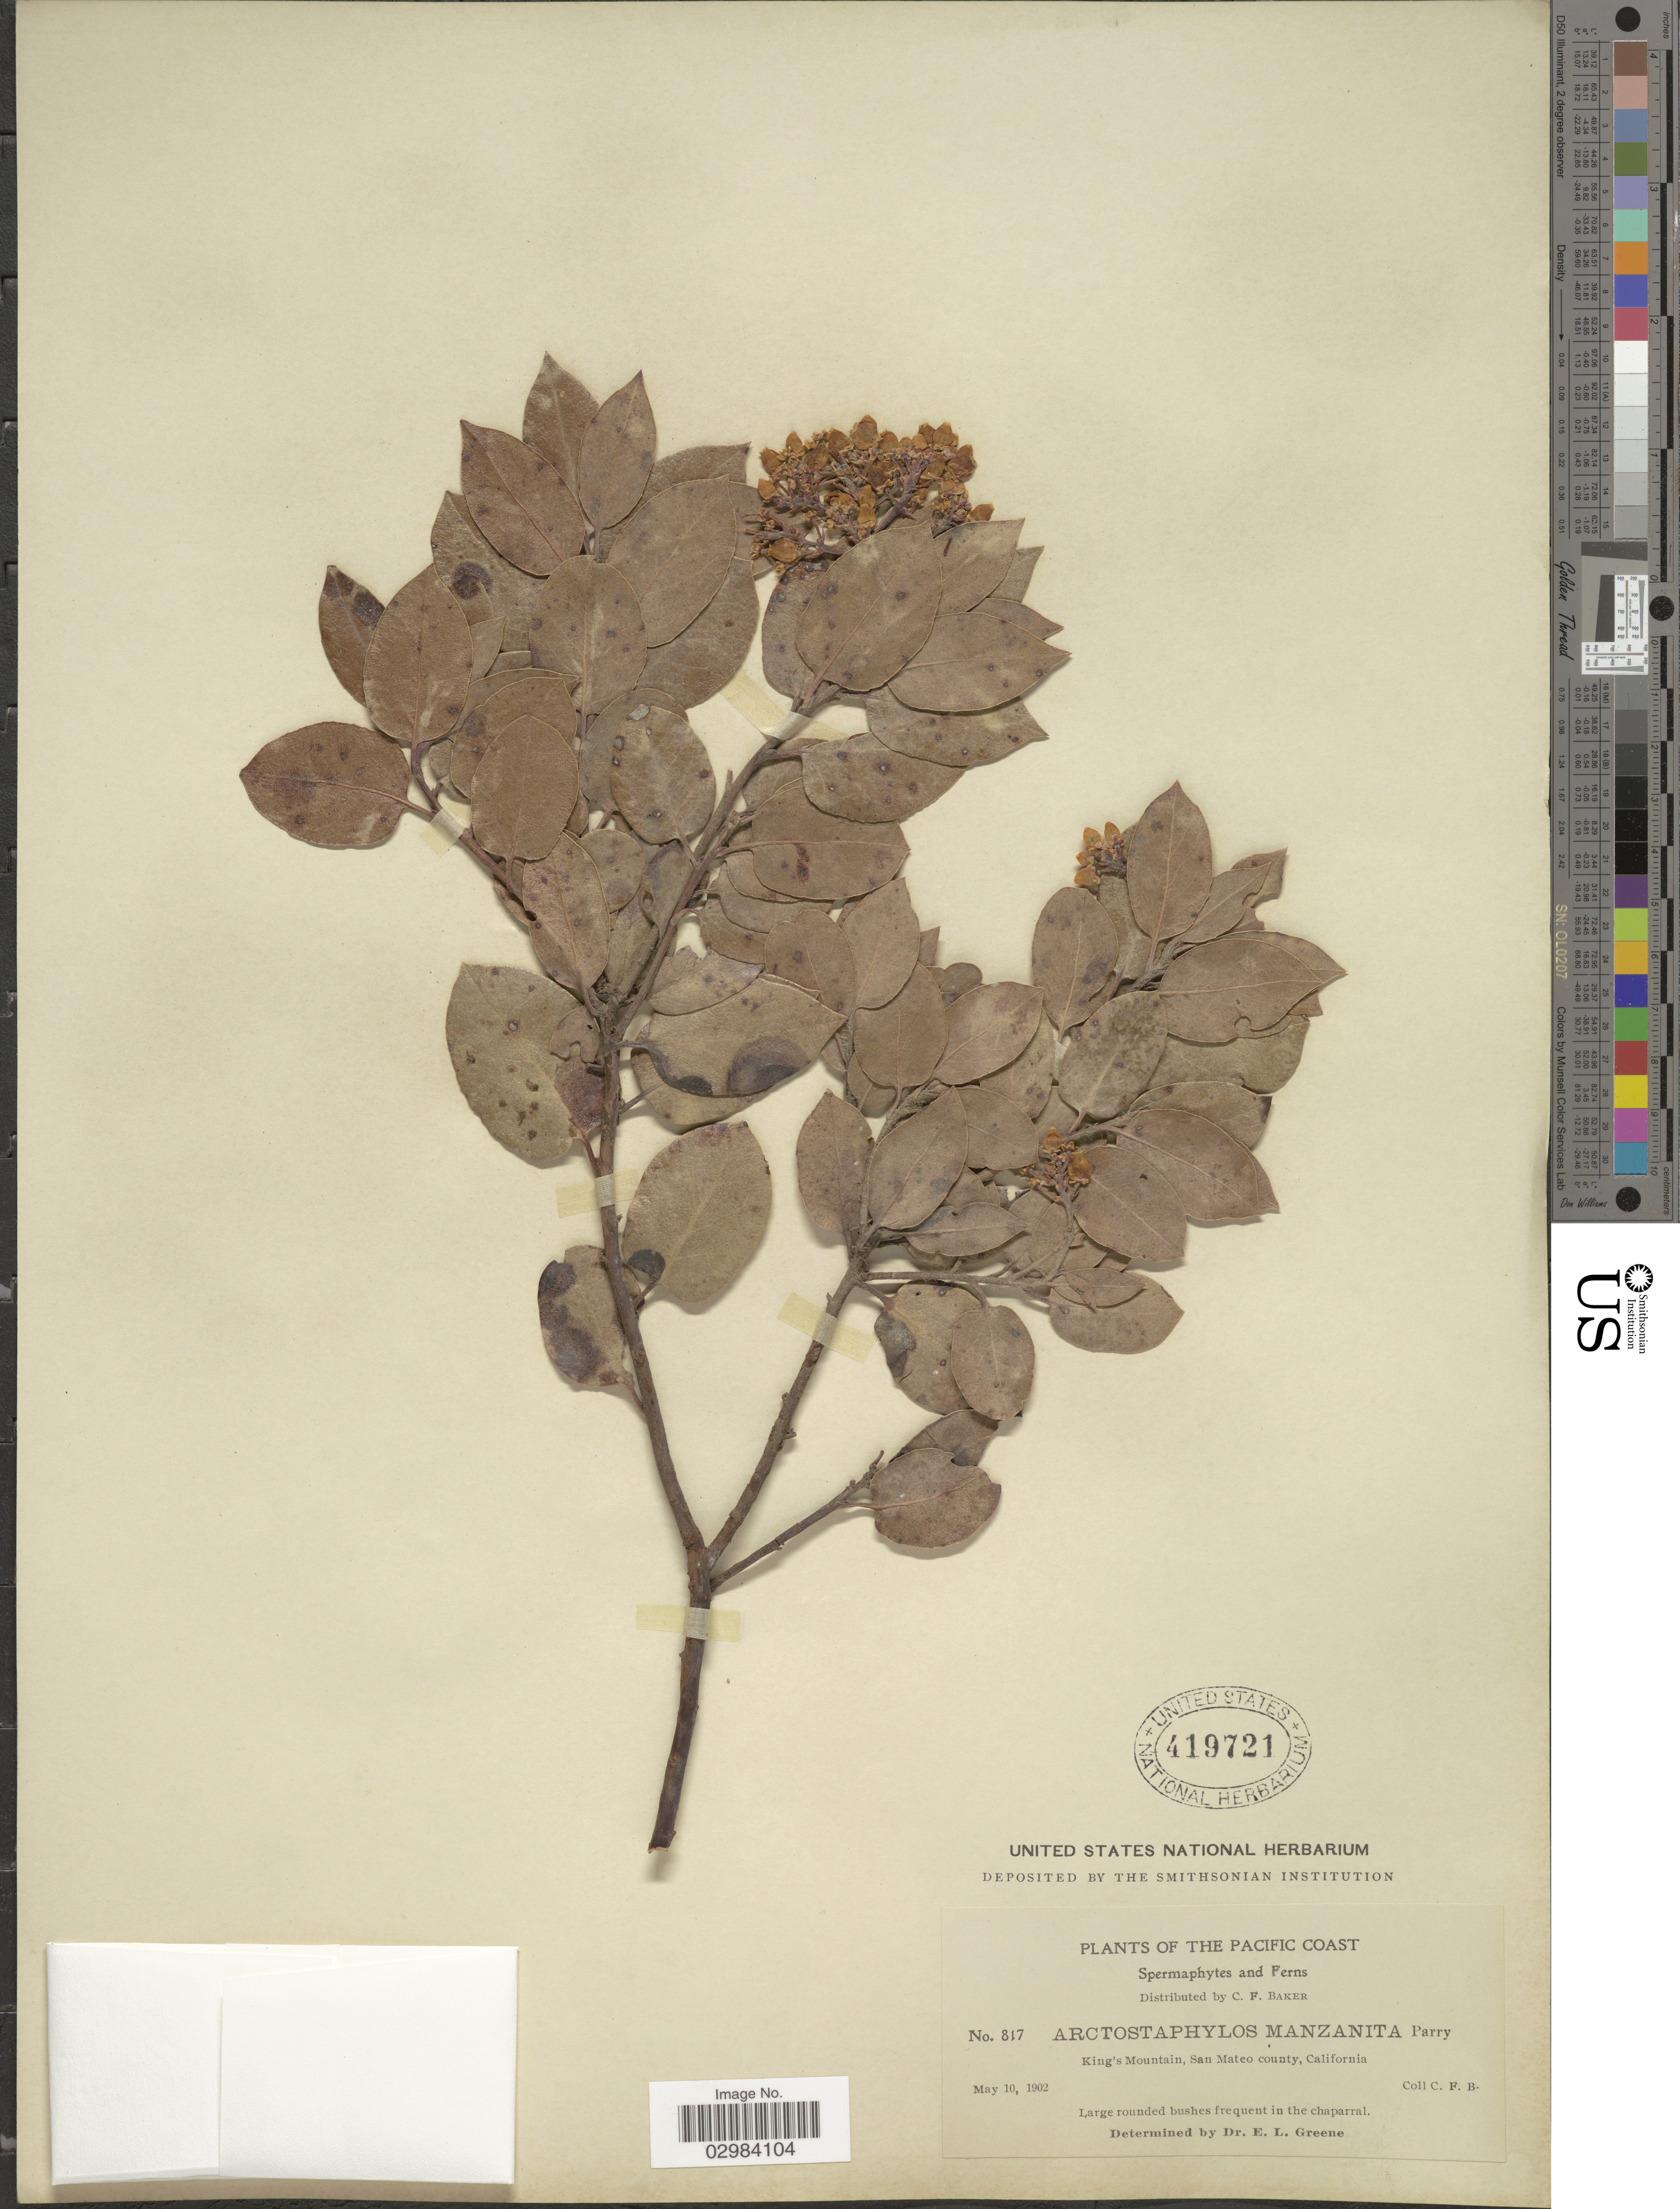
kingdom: Plantae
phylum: Tracheophyta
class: Magnoliopsida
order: Ericales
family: Ericaceae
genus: Arctostaphylos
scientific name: Arctostaphylos manzanita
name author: Parry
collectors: C. F. Baker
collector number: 817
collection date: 1902-05-10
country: United States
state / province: California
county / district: San Mateo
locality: The Pacific Coast, King's Mountain, San Mateo county.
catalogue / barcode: US 419721